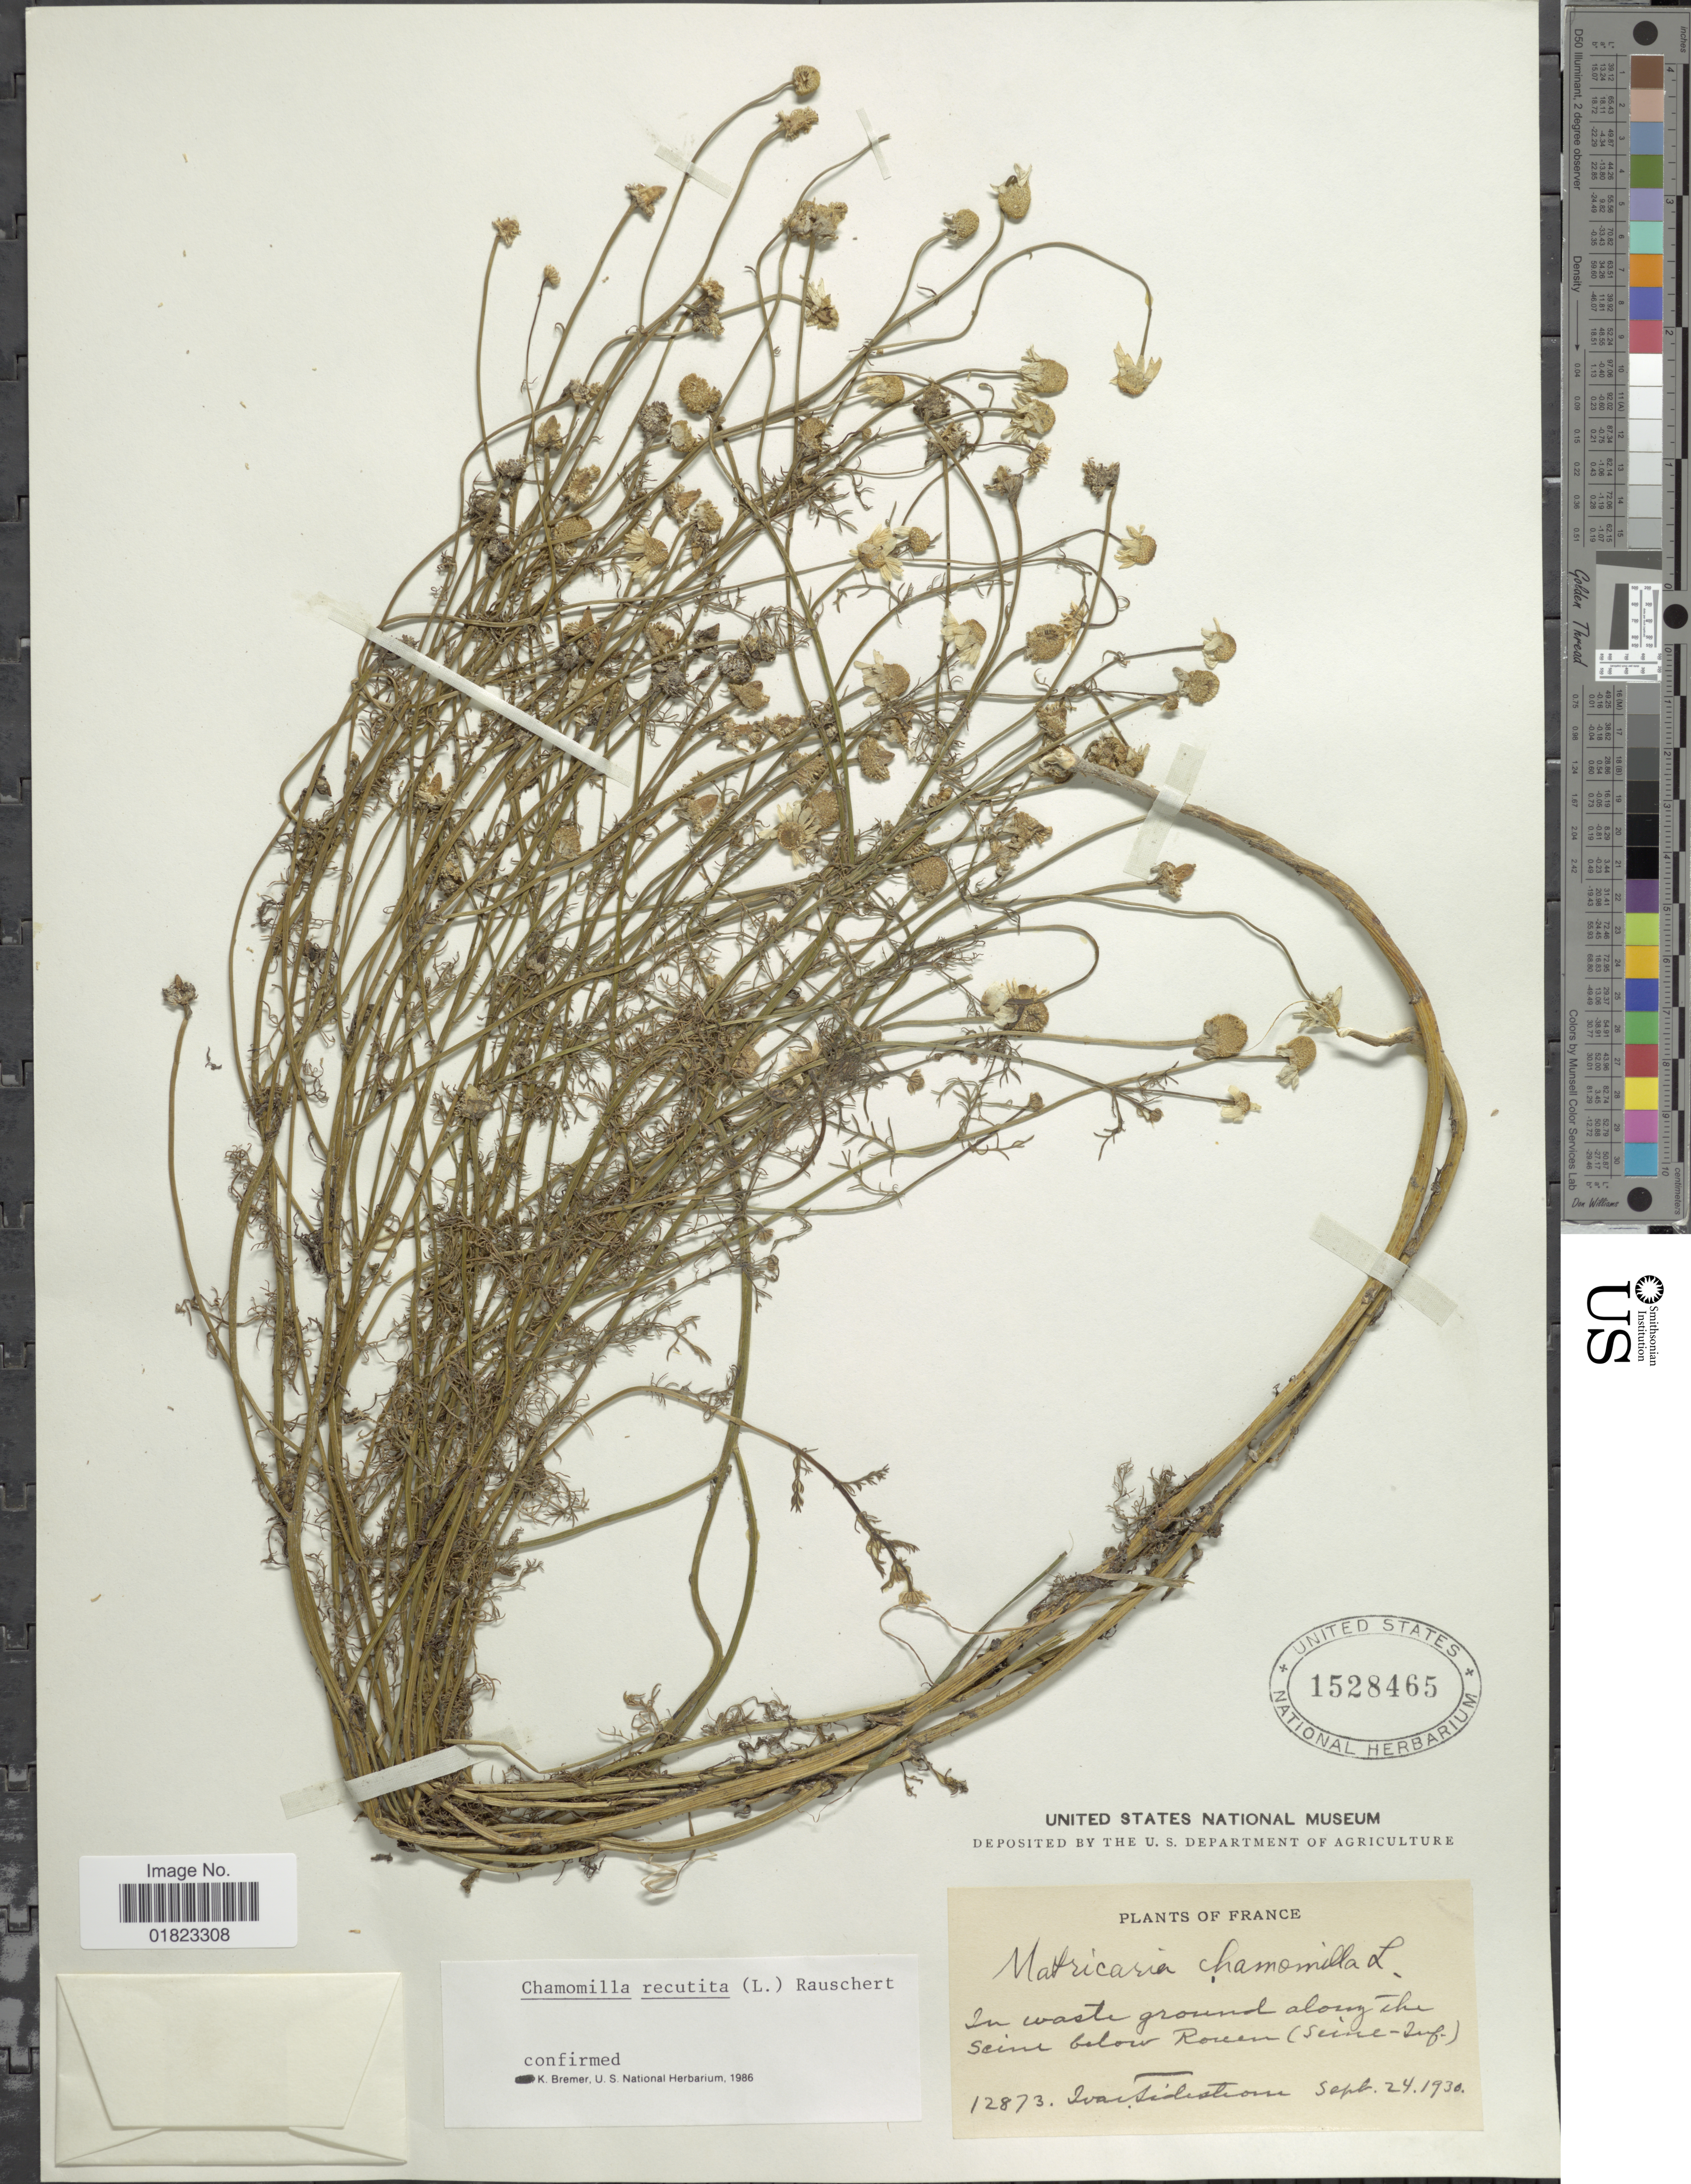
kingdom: Plantae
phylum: Tracheophyta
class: Magnoliopsida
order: Asterales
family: Asteraceae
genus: Matricaria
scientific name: Matricaria recutita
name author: L.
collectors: I. F. Tidestrom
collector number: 12873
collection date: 1930-09-24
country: France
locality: In waste ground along the Seine below Rouen (Seine-Inf.)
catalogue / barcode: US 1528465